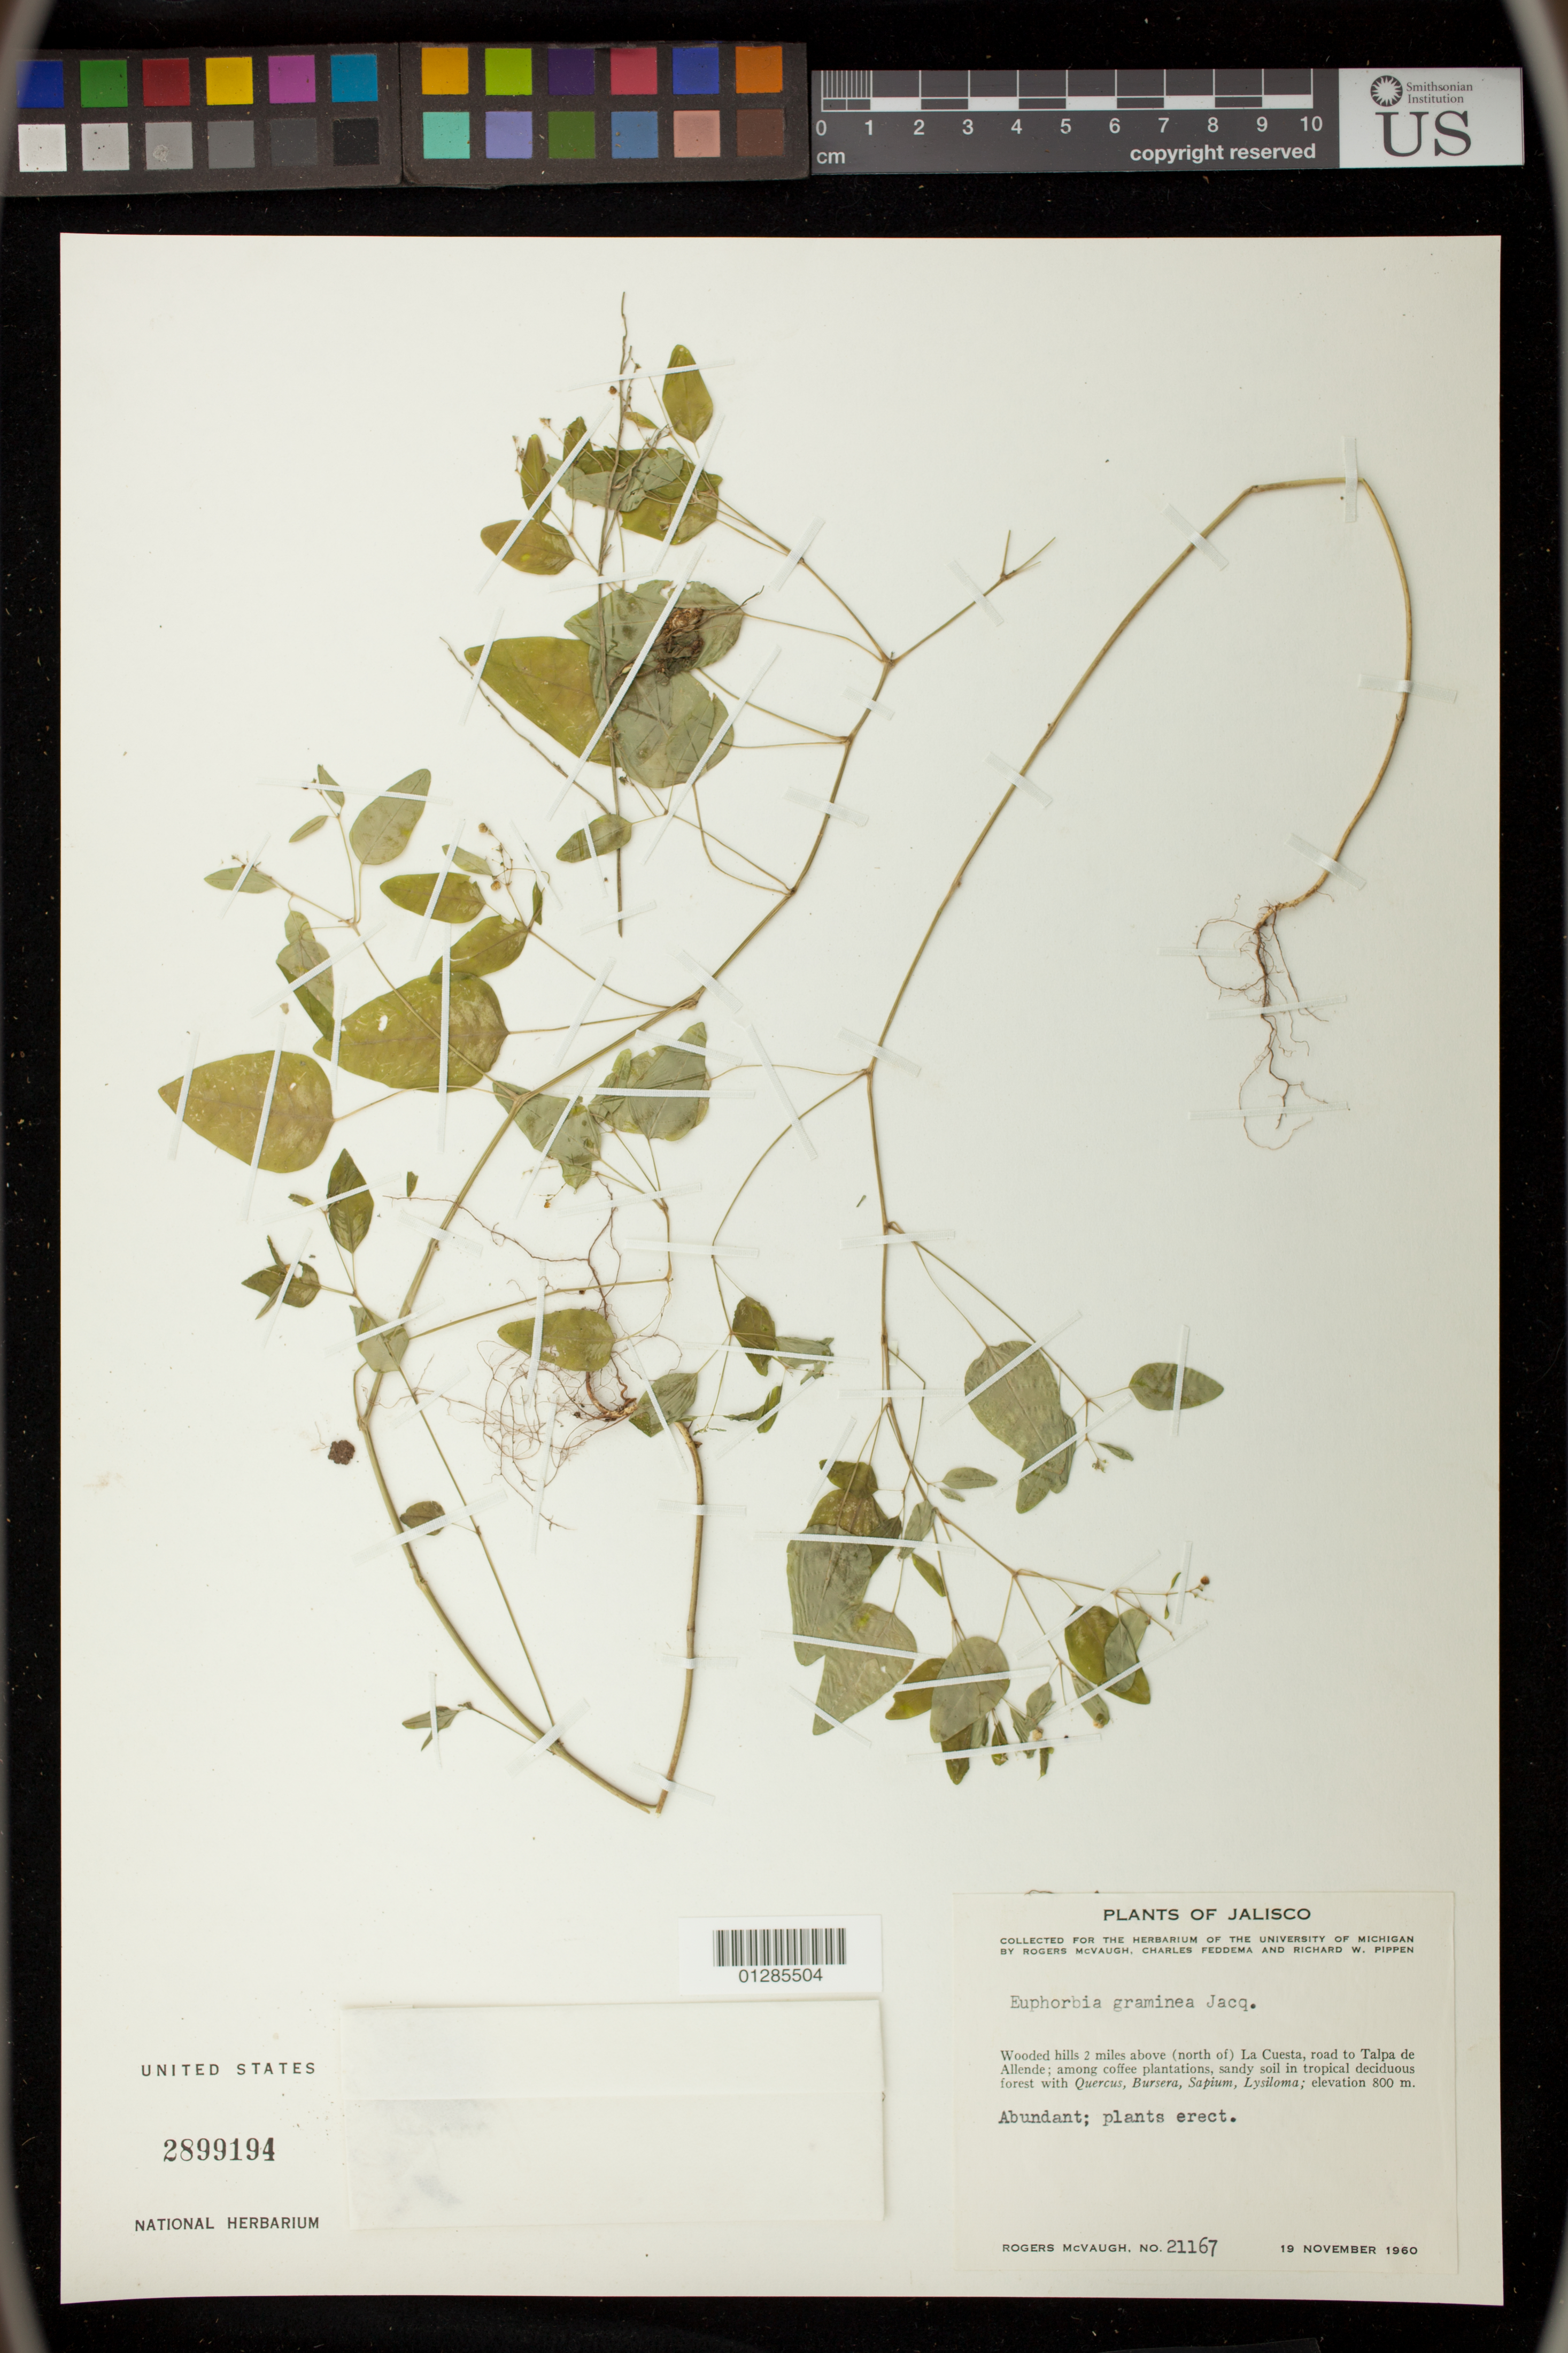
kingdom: Plantae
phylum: Tracheophyta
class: Magnoliopsida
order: Malpighiales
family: Euphorbiaceae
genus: Euphorbia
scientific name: Euphorbia graminea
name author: Jacq.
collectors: R. McVaugh, C. Feddema & R. W. Pippen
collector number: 21167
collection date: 1960-11-19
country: Mexico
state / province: Jalisco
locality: Wooded hills 2 mi above La Cuesta, road to talpa de Allende.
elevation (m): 800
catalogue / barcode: US 2899194